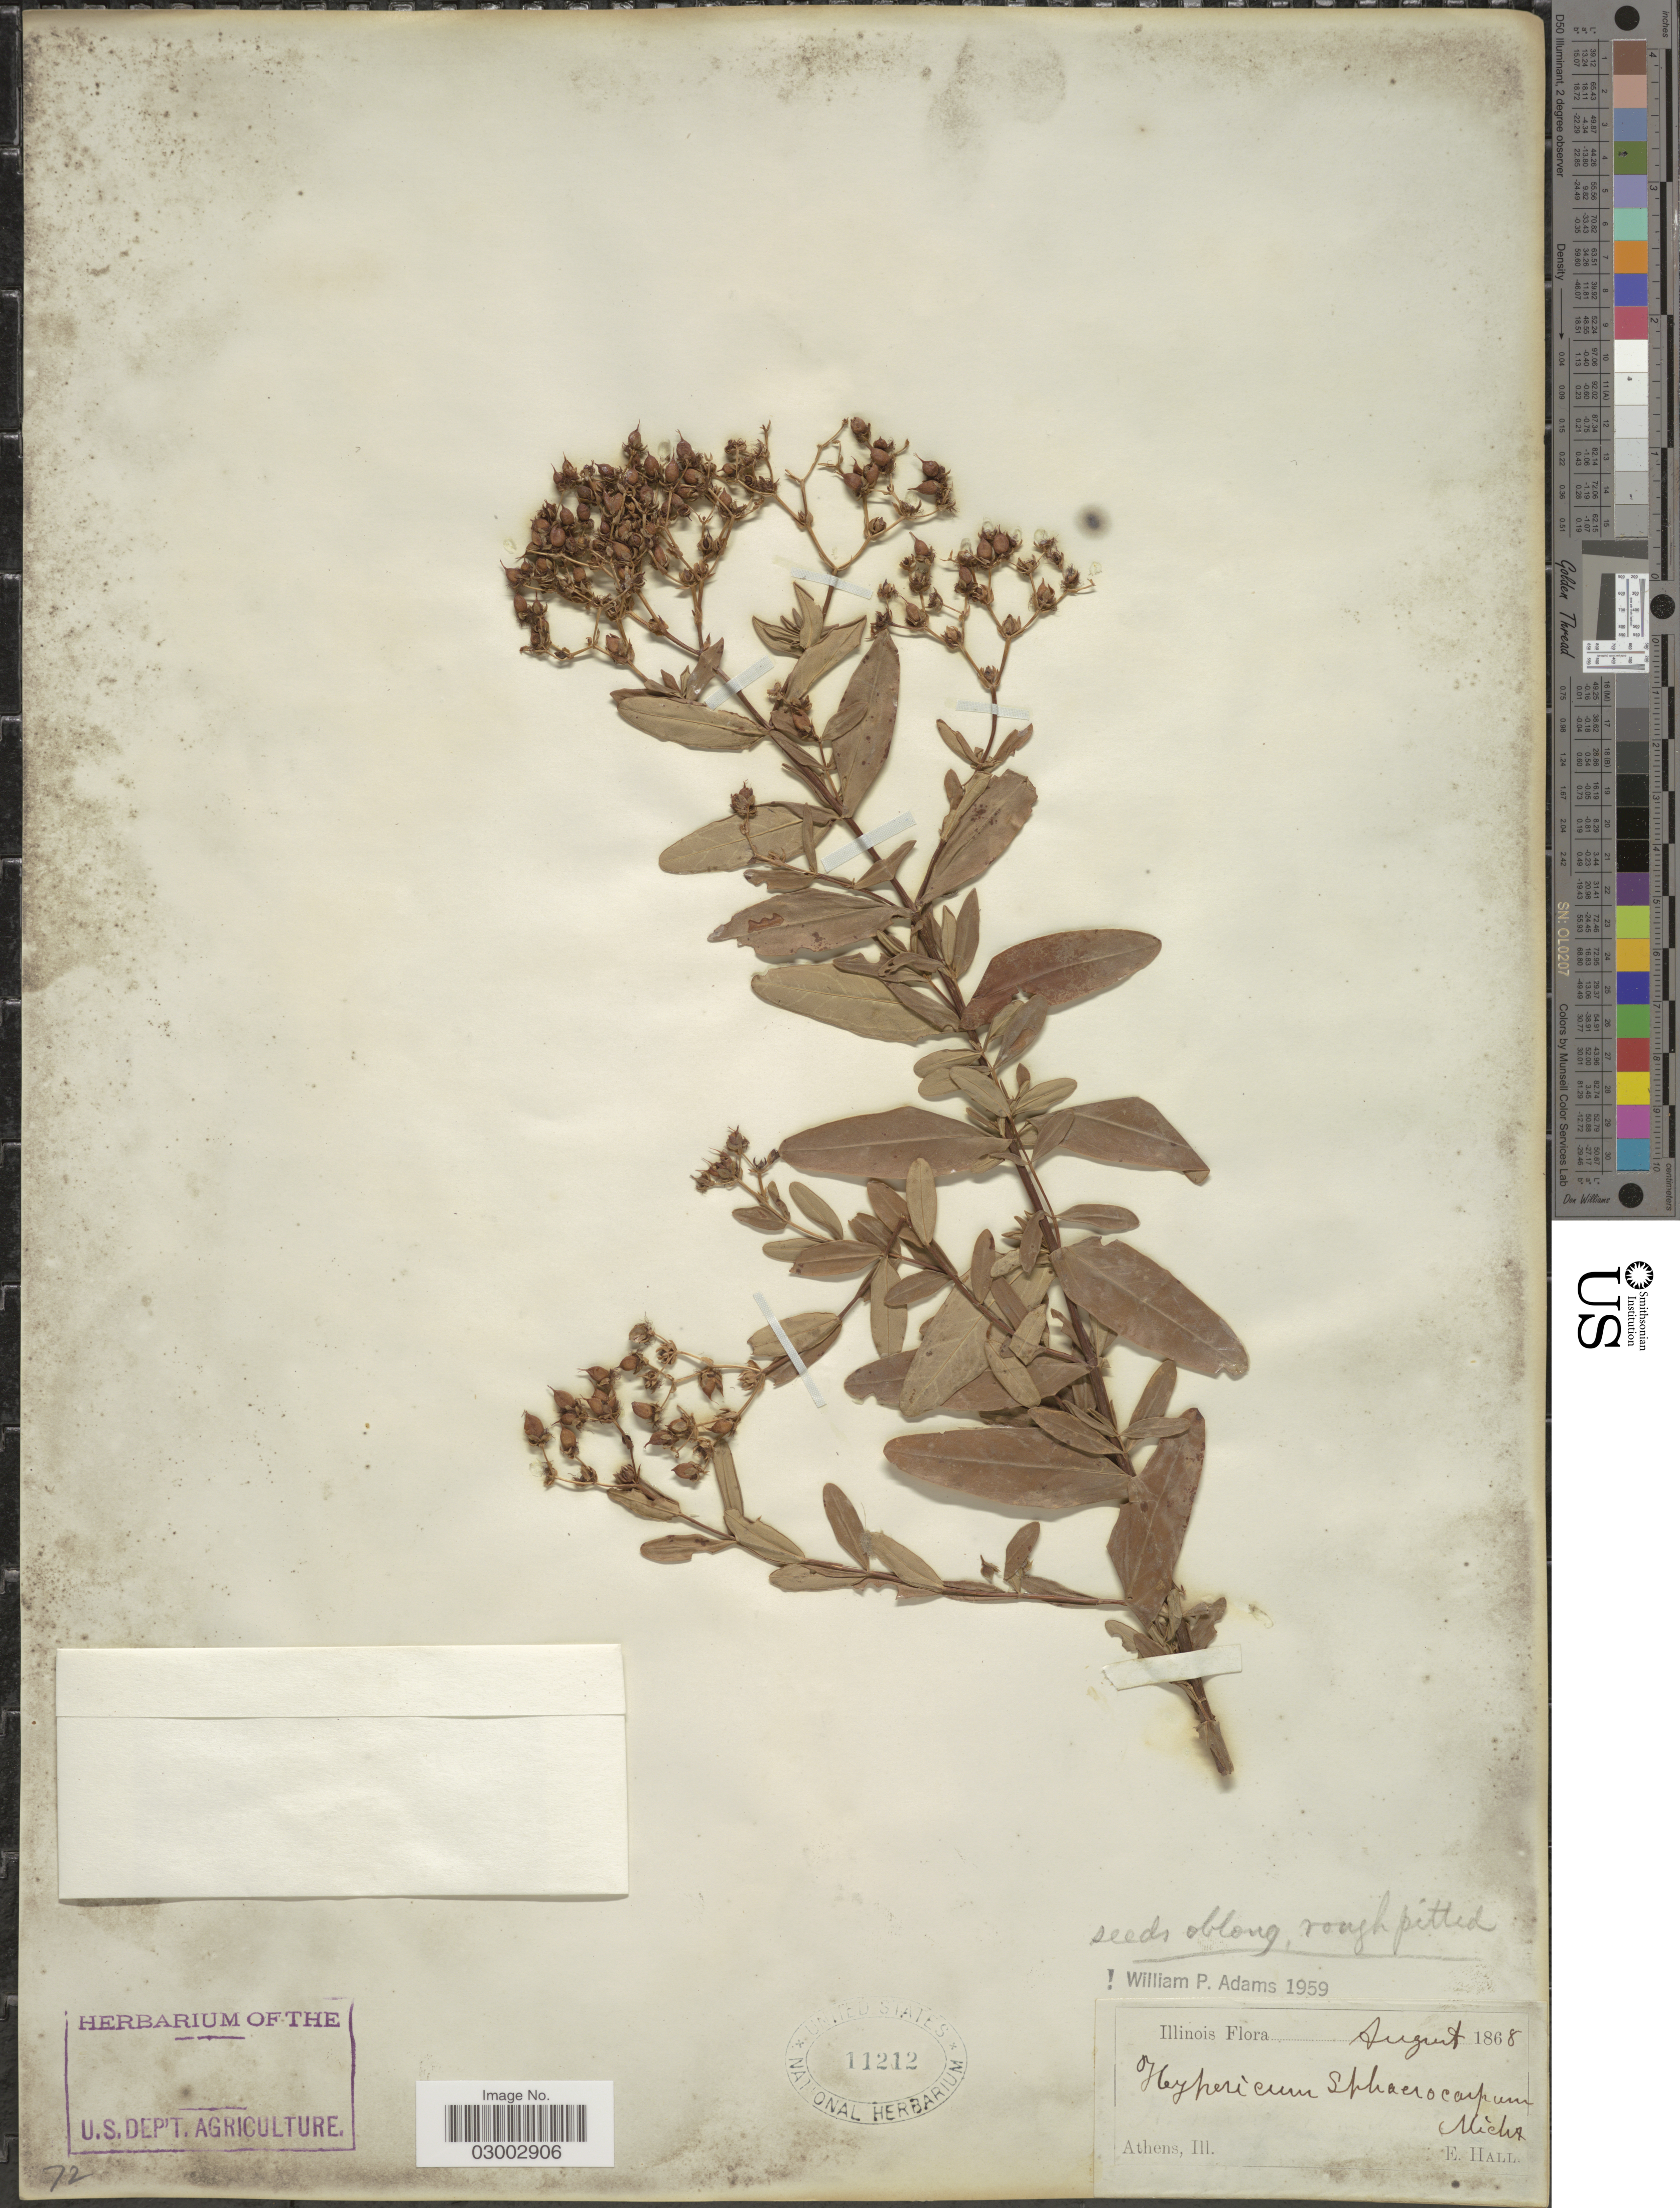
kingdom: Plantae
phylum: Tracheophyta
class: Magnoliopsida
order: Malpighiales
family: Hypericaceae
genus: Hypericum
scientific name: Hypericum sphaerocarpum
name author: Michx.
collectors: E. Hall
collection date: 1868-08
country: United States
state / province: Illinois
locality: Athens, Ill.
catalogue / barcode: US 11212